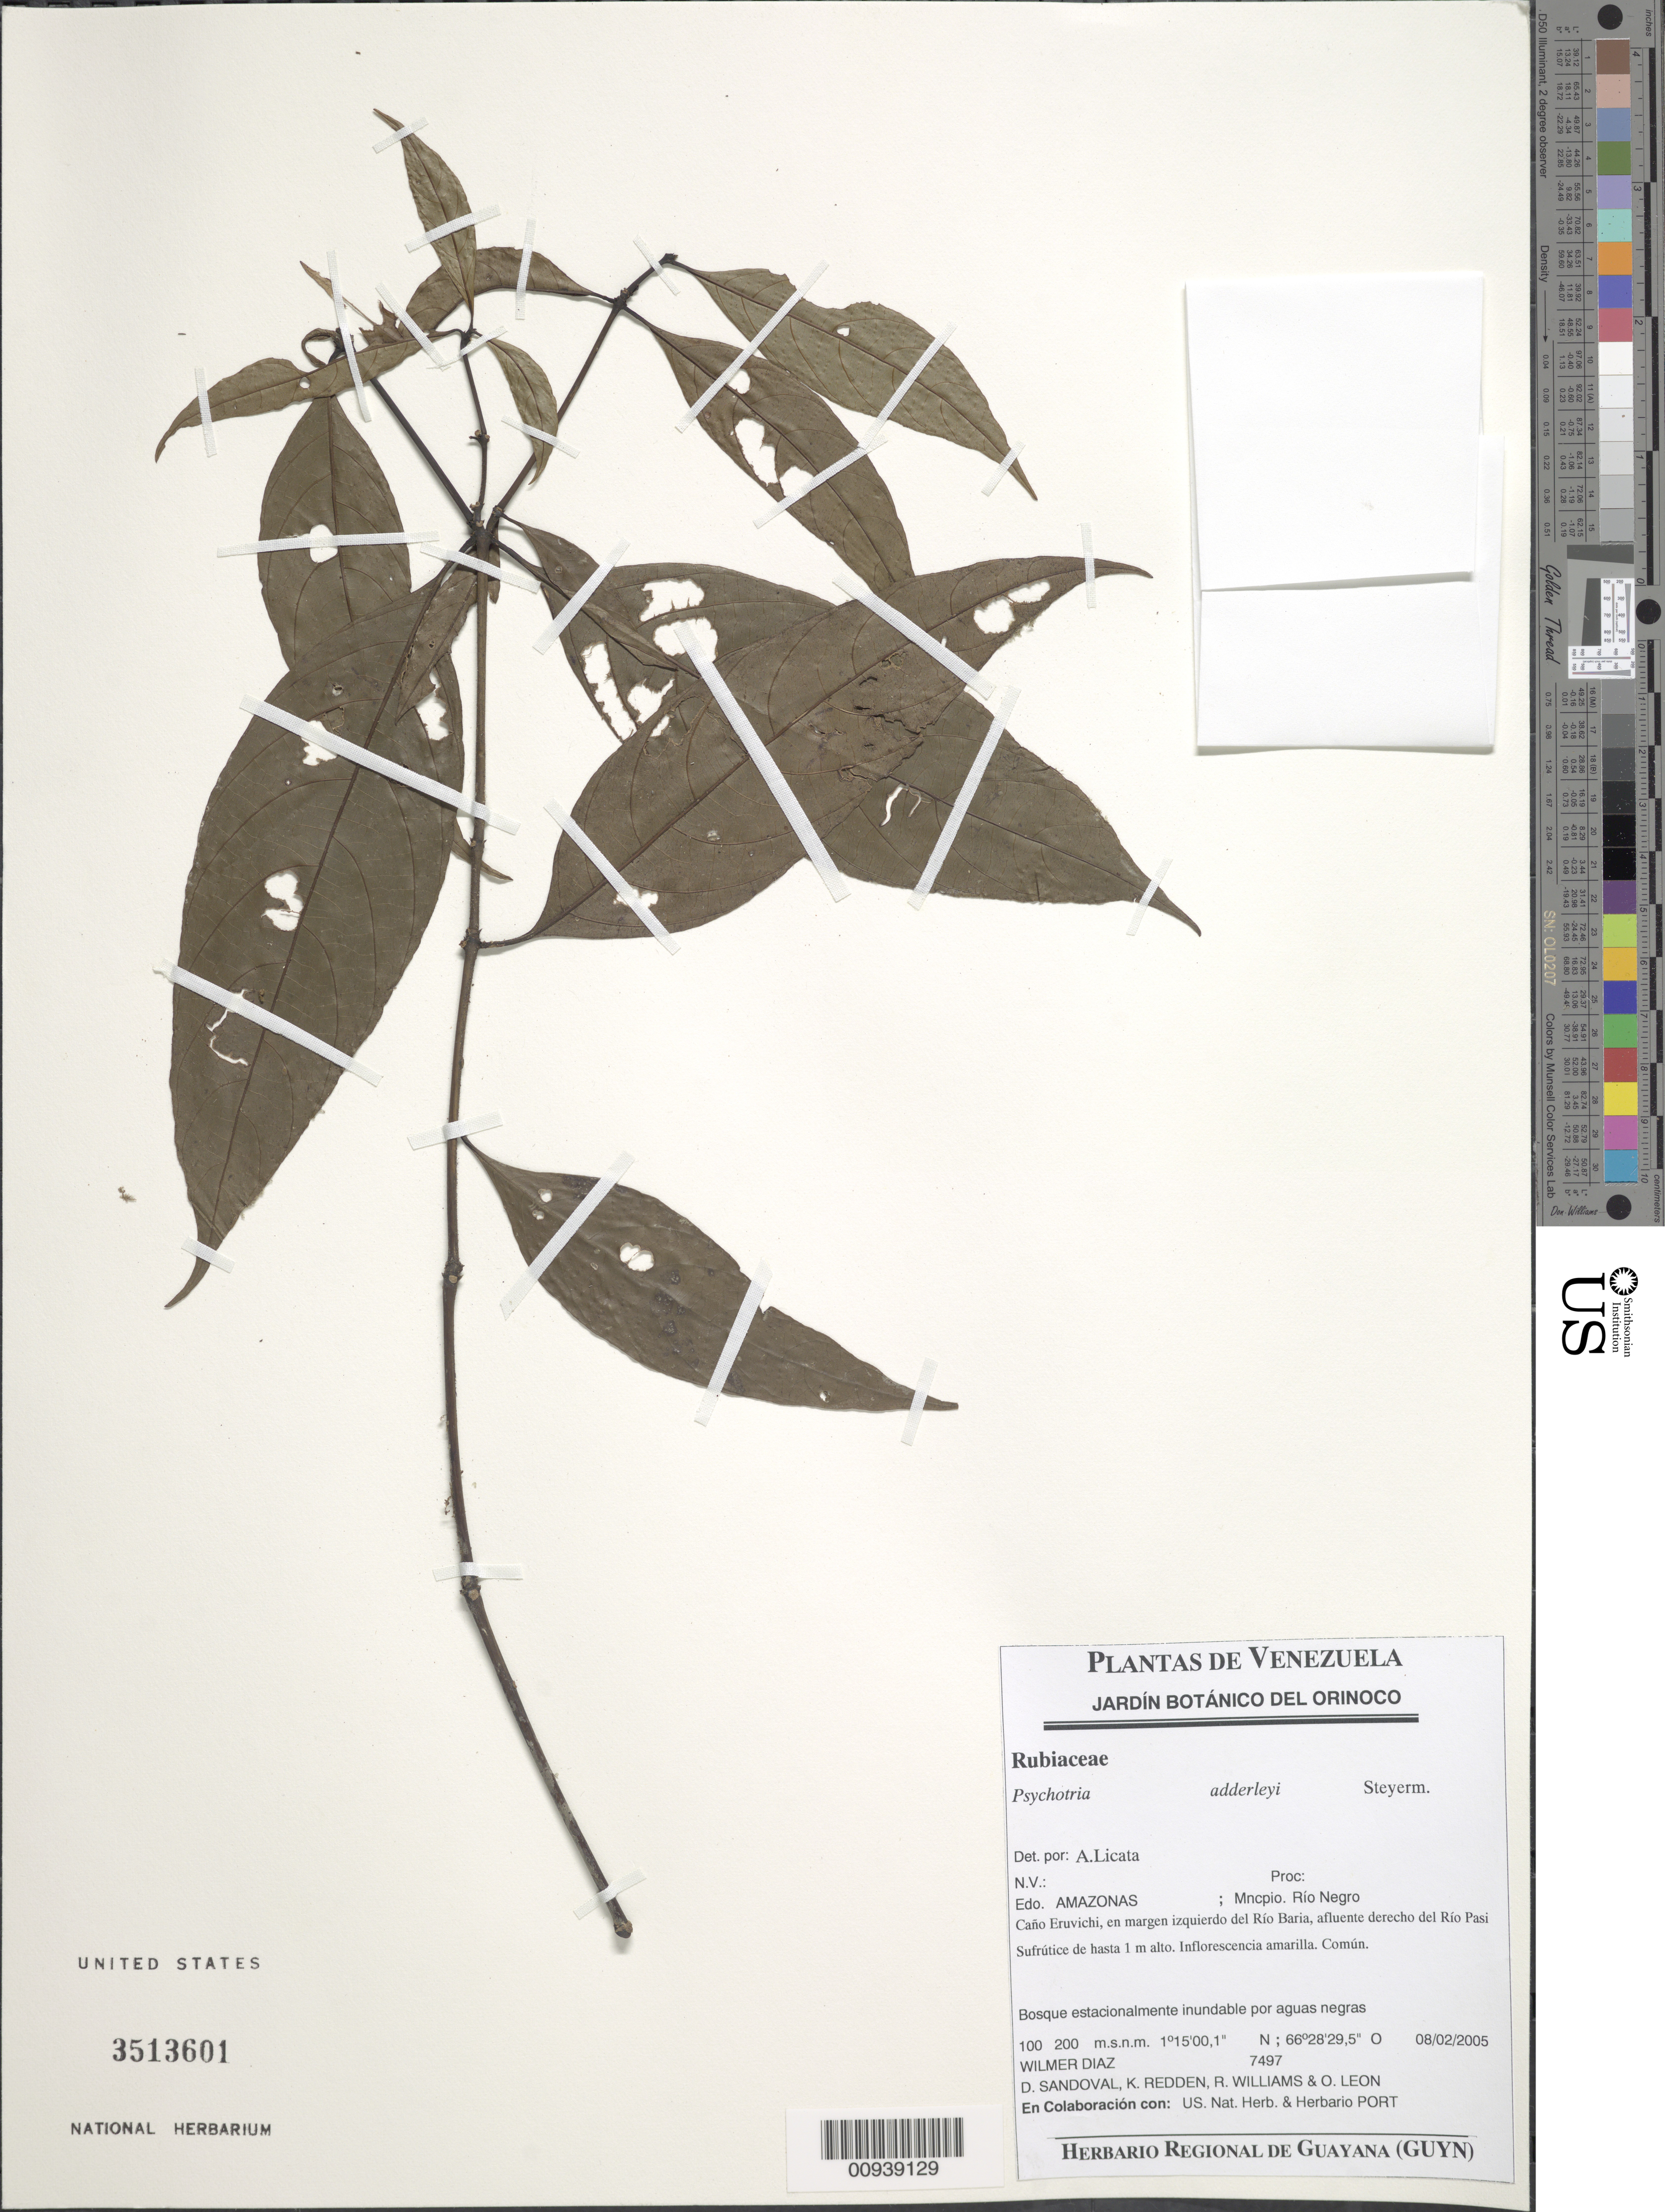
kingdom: Plantae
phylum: Tracheophyta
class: Magnoliopsida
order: Gentianales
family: Rubiaceae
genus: Psychotria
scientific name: Psychotria adderleyi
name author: Steyerm.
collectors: W. Díaz P., D. Sandoval, K. M. Redden, R. Williams & et al.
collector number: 7497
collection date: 2005-02-08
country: Venezuela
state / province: Amazonas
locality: Edo. Amazonas; Mncipio. Rio Negro.Cano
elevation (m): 100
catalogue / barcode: US 3513601